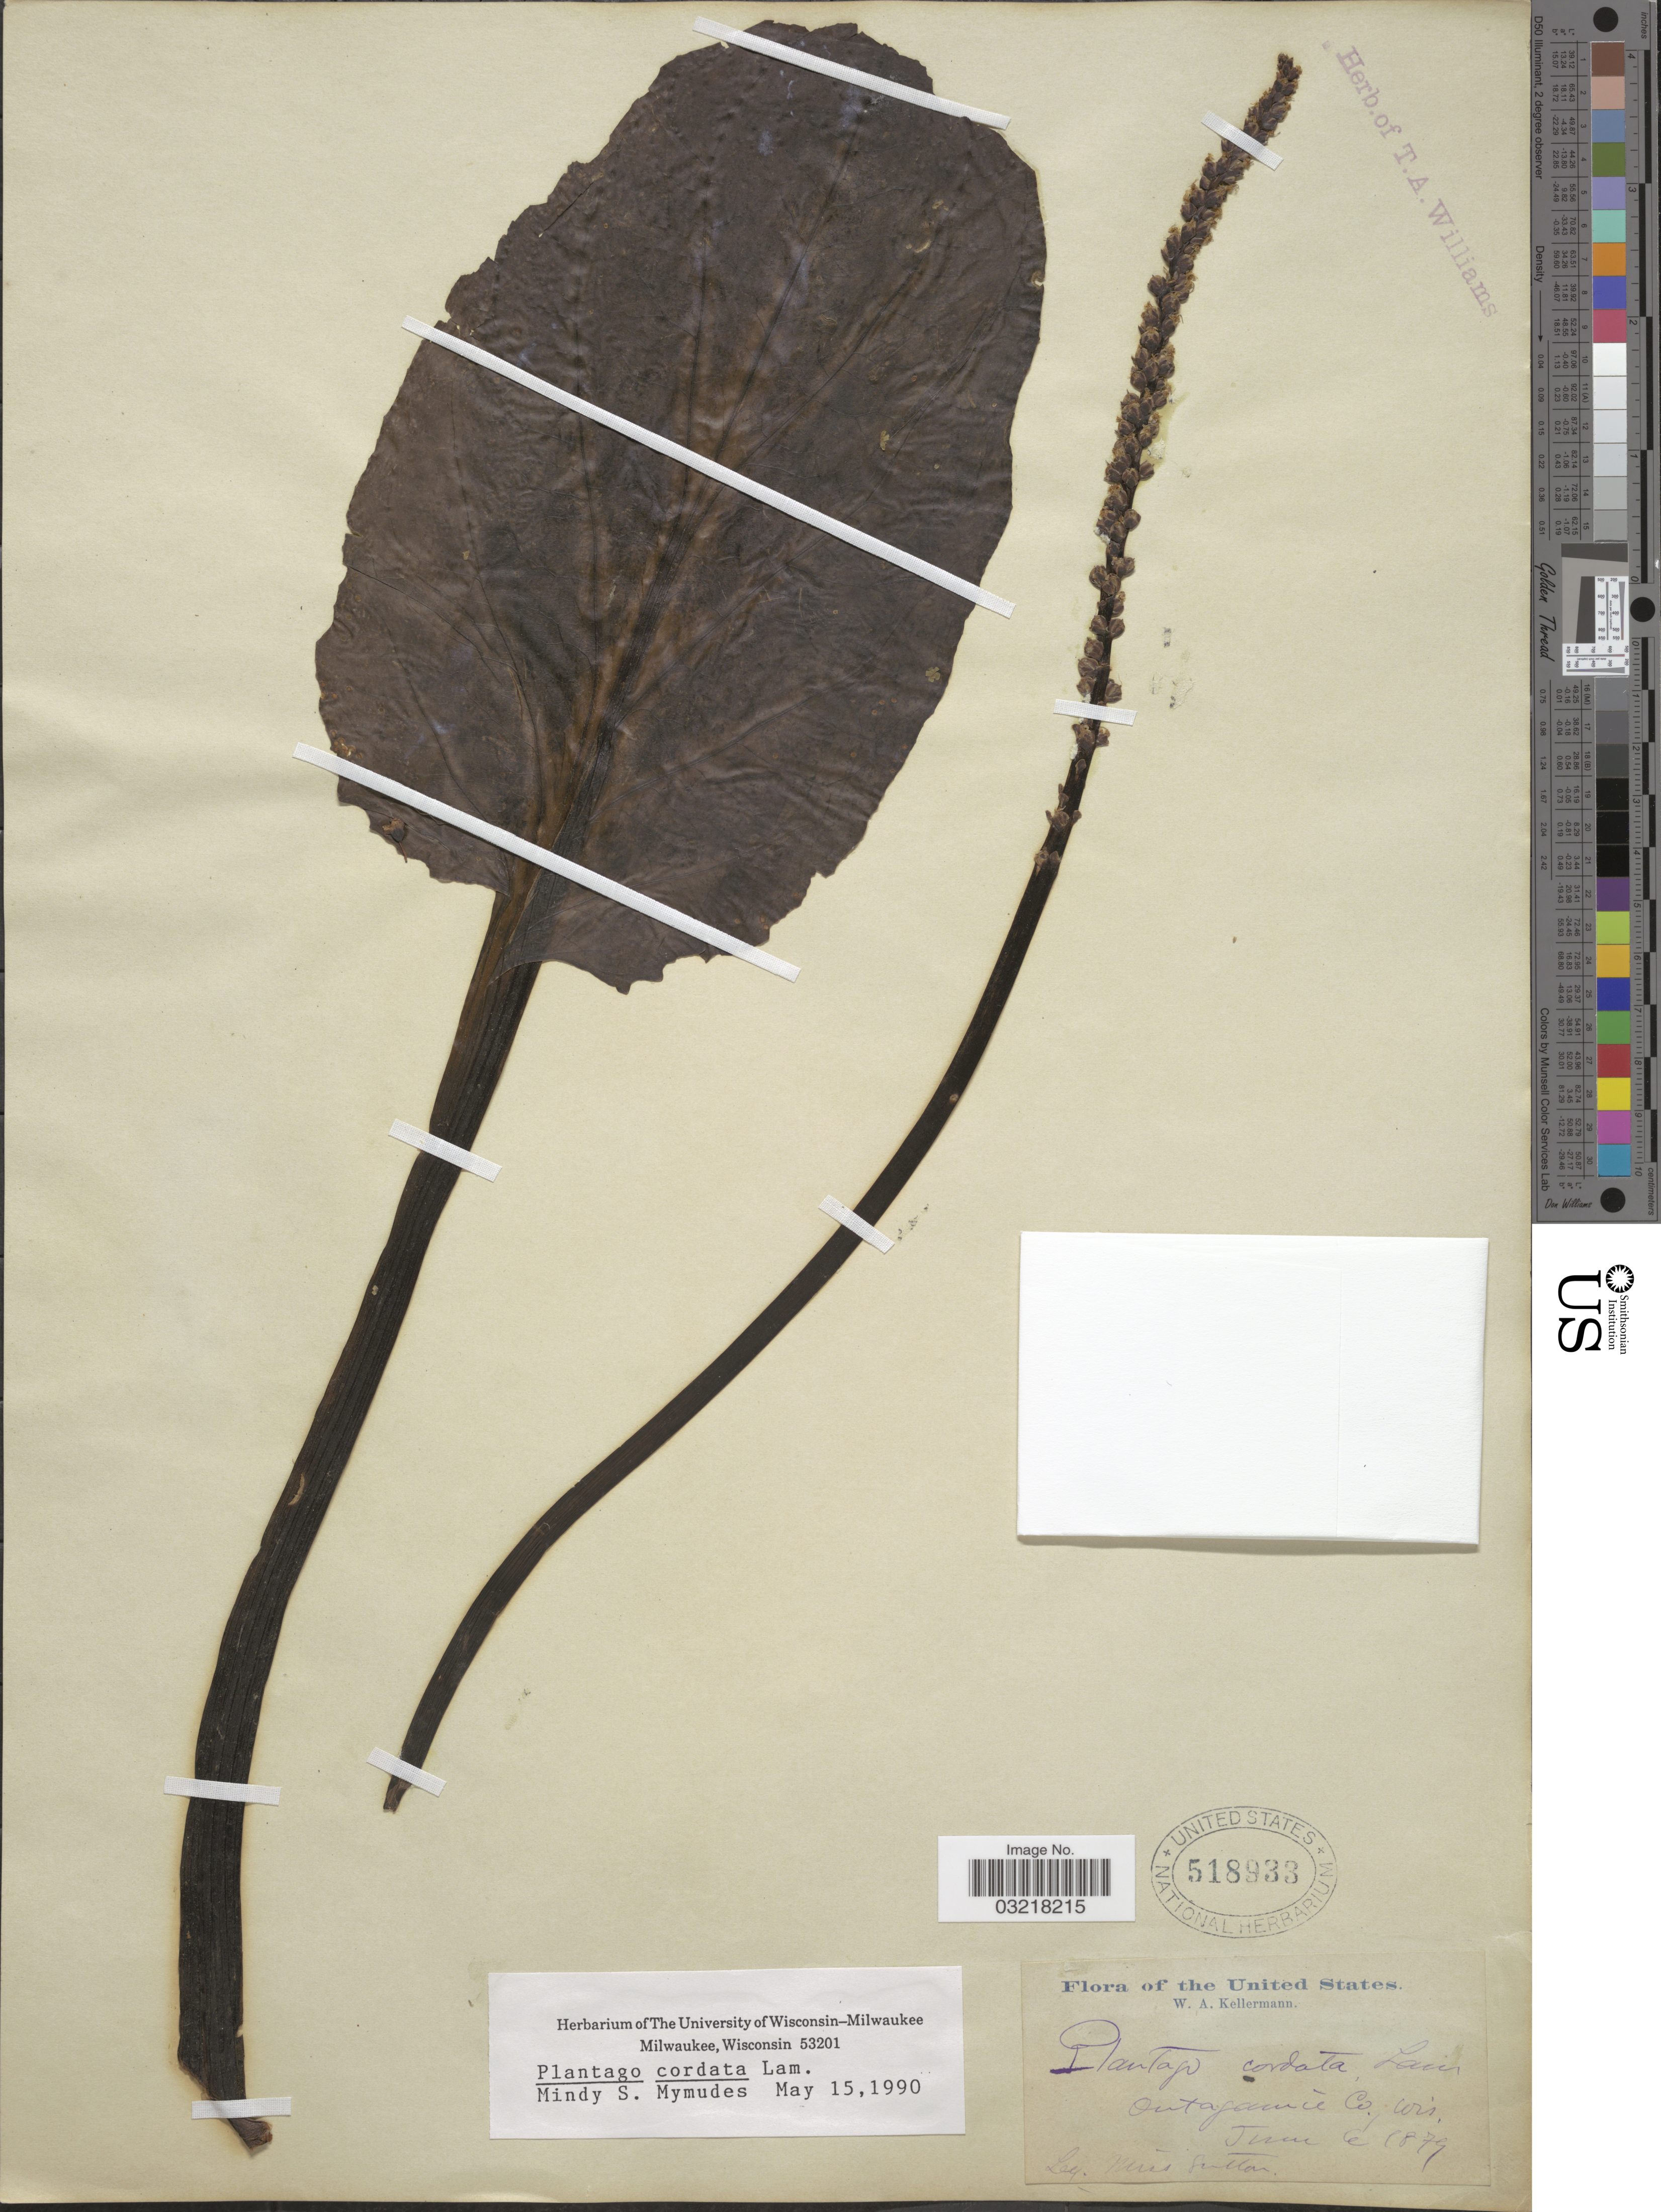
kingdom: Plantae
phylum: Tracheophyta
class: Magnoliopsida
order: Lamiales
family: Plantaginaceae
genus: Plantago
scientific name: Plantago cordata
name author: Lam.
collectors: Sutton, --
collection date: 1879-06-06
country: United States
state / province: Wisconsin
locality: Outagamie Co.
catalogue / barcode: US 518938